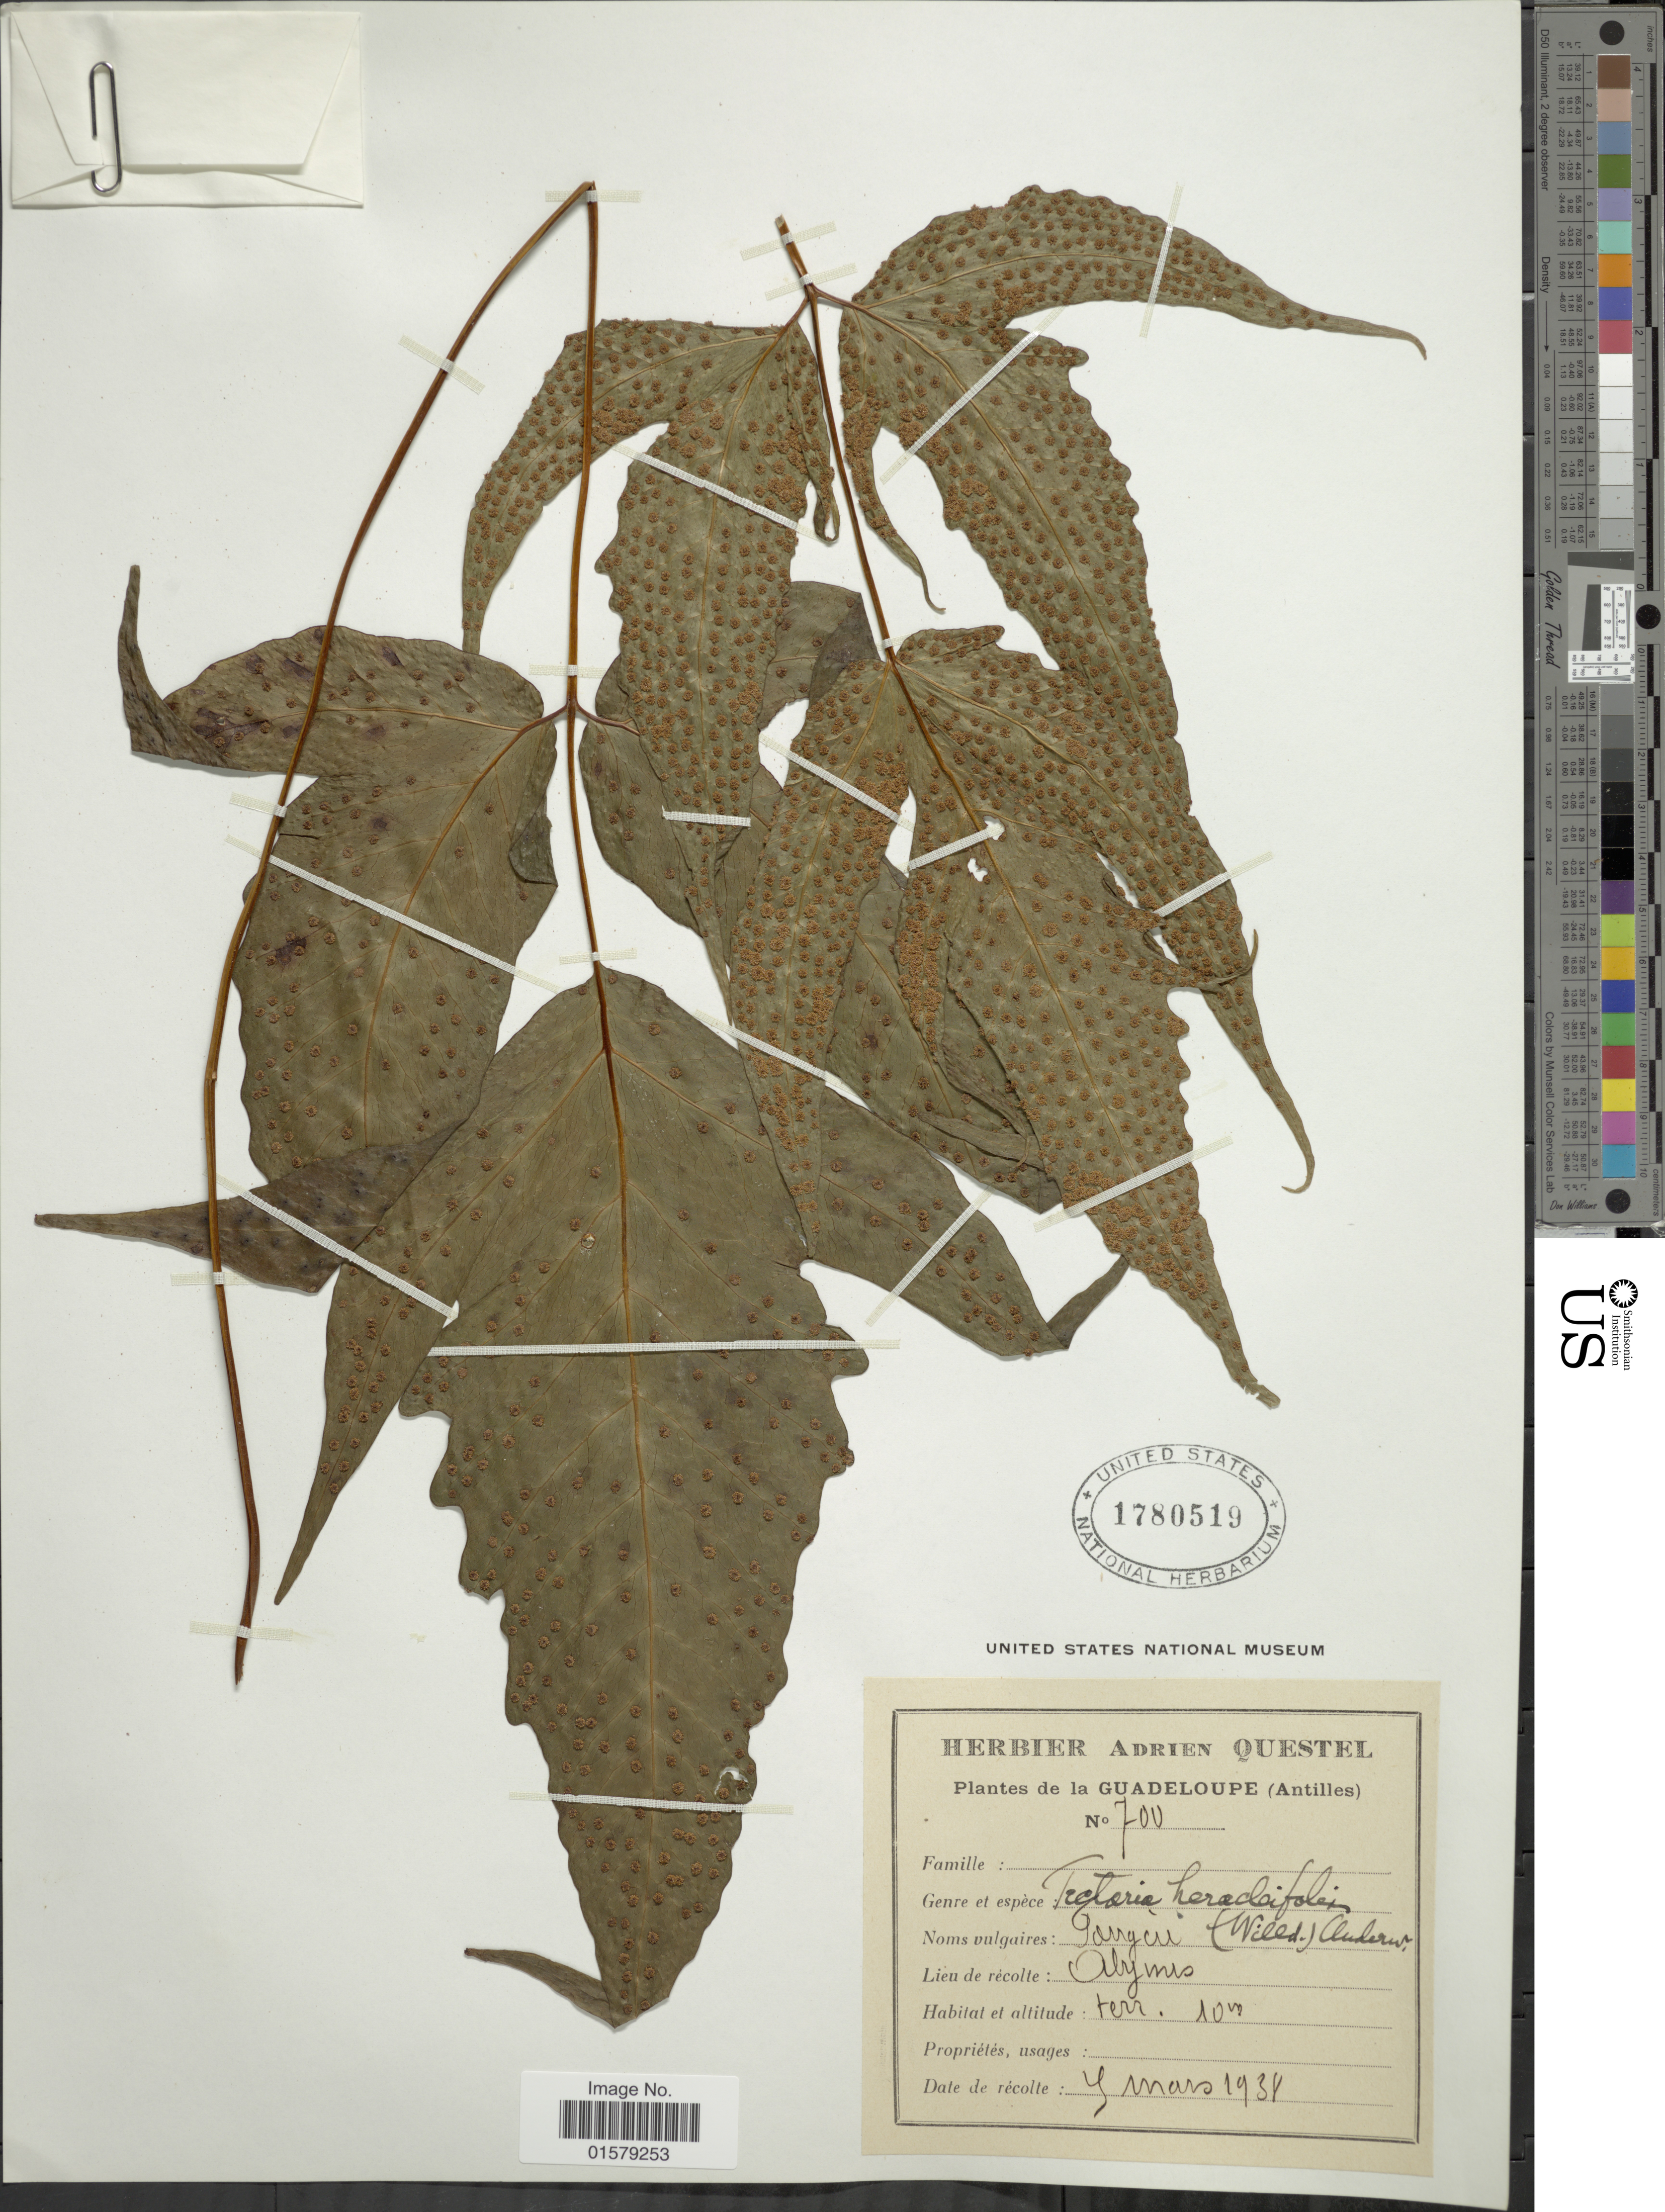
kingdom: Plantae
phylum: Tracheophyta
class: Polypodiopsida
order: Polypodiales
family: Tectariaceae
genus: Tectaria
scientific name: Tectaria heracleifolia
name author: (Willd.) Underw.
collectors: ex herb. A. Questal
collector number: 700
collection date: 1938-03-04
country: Guadeloupe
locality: Abymes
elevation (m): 10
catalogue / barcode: US 1780519